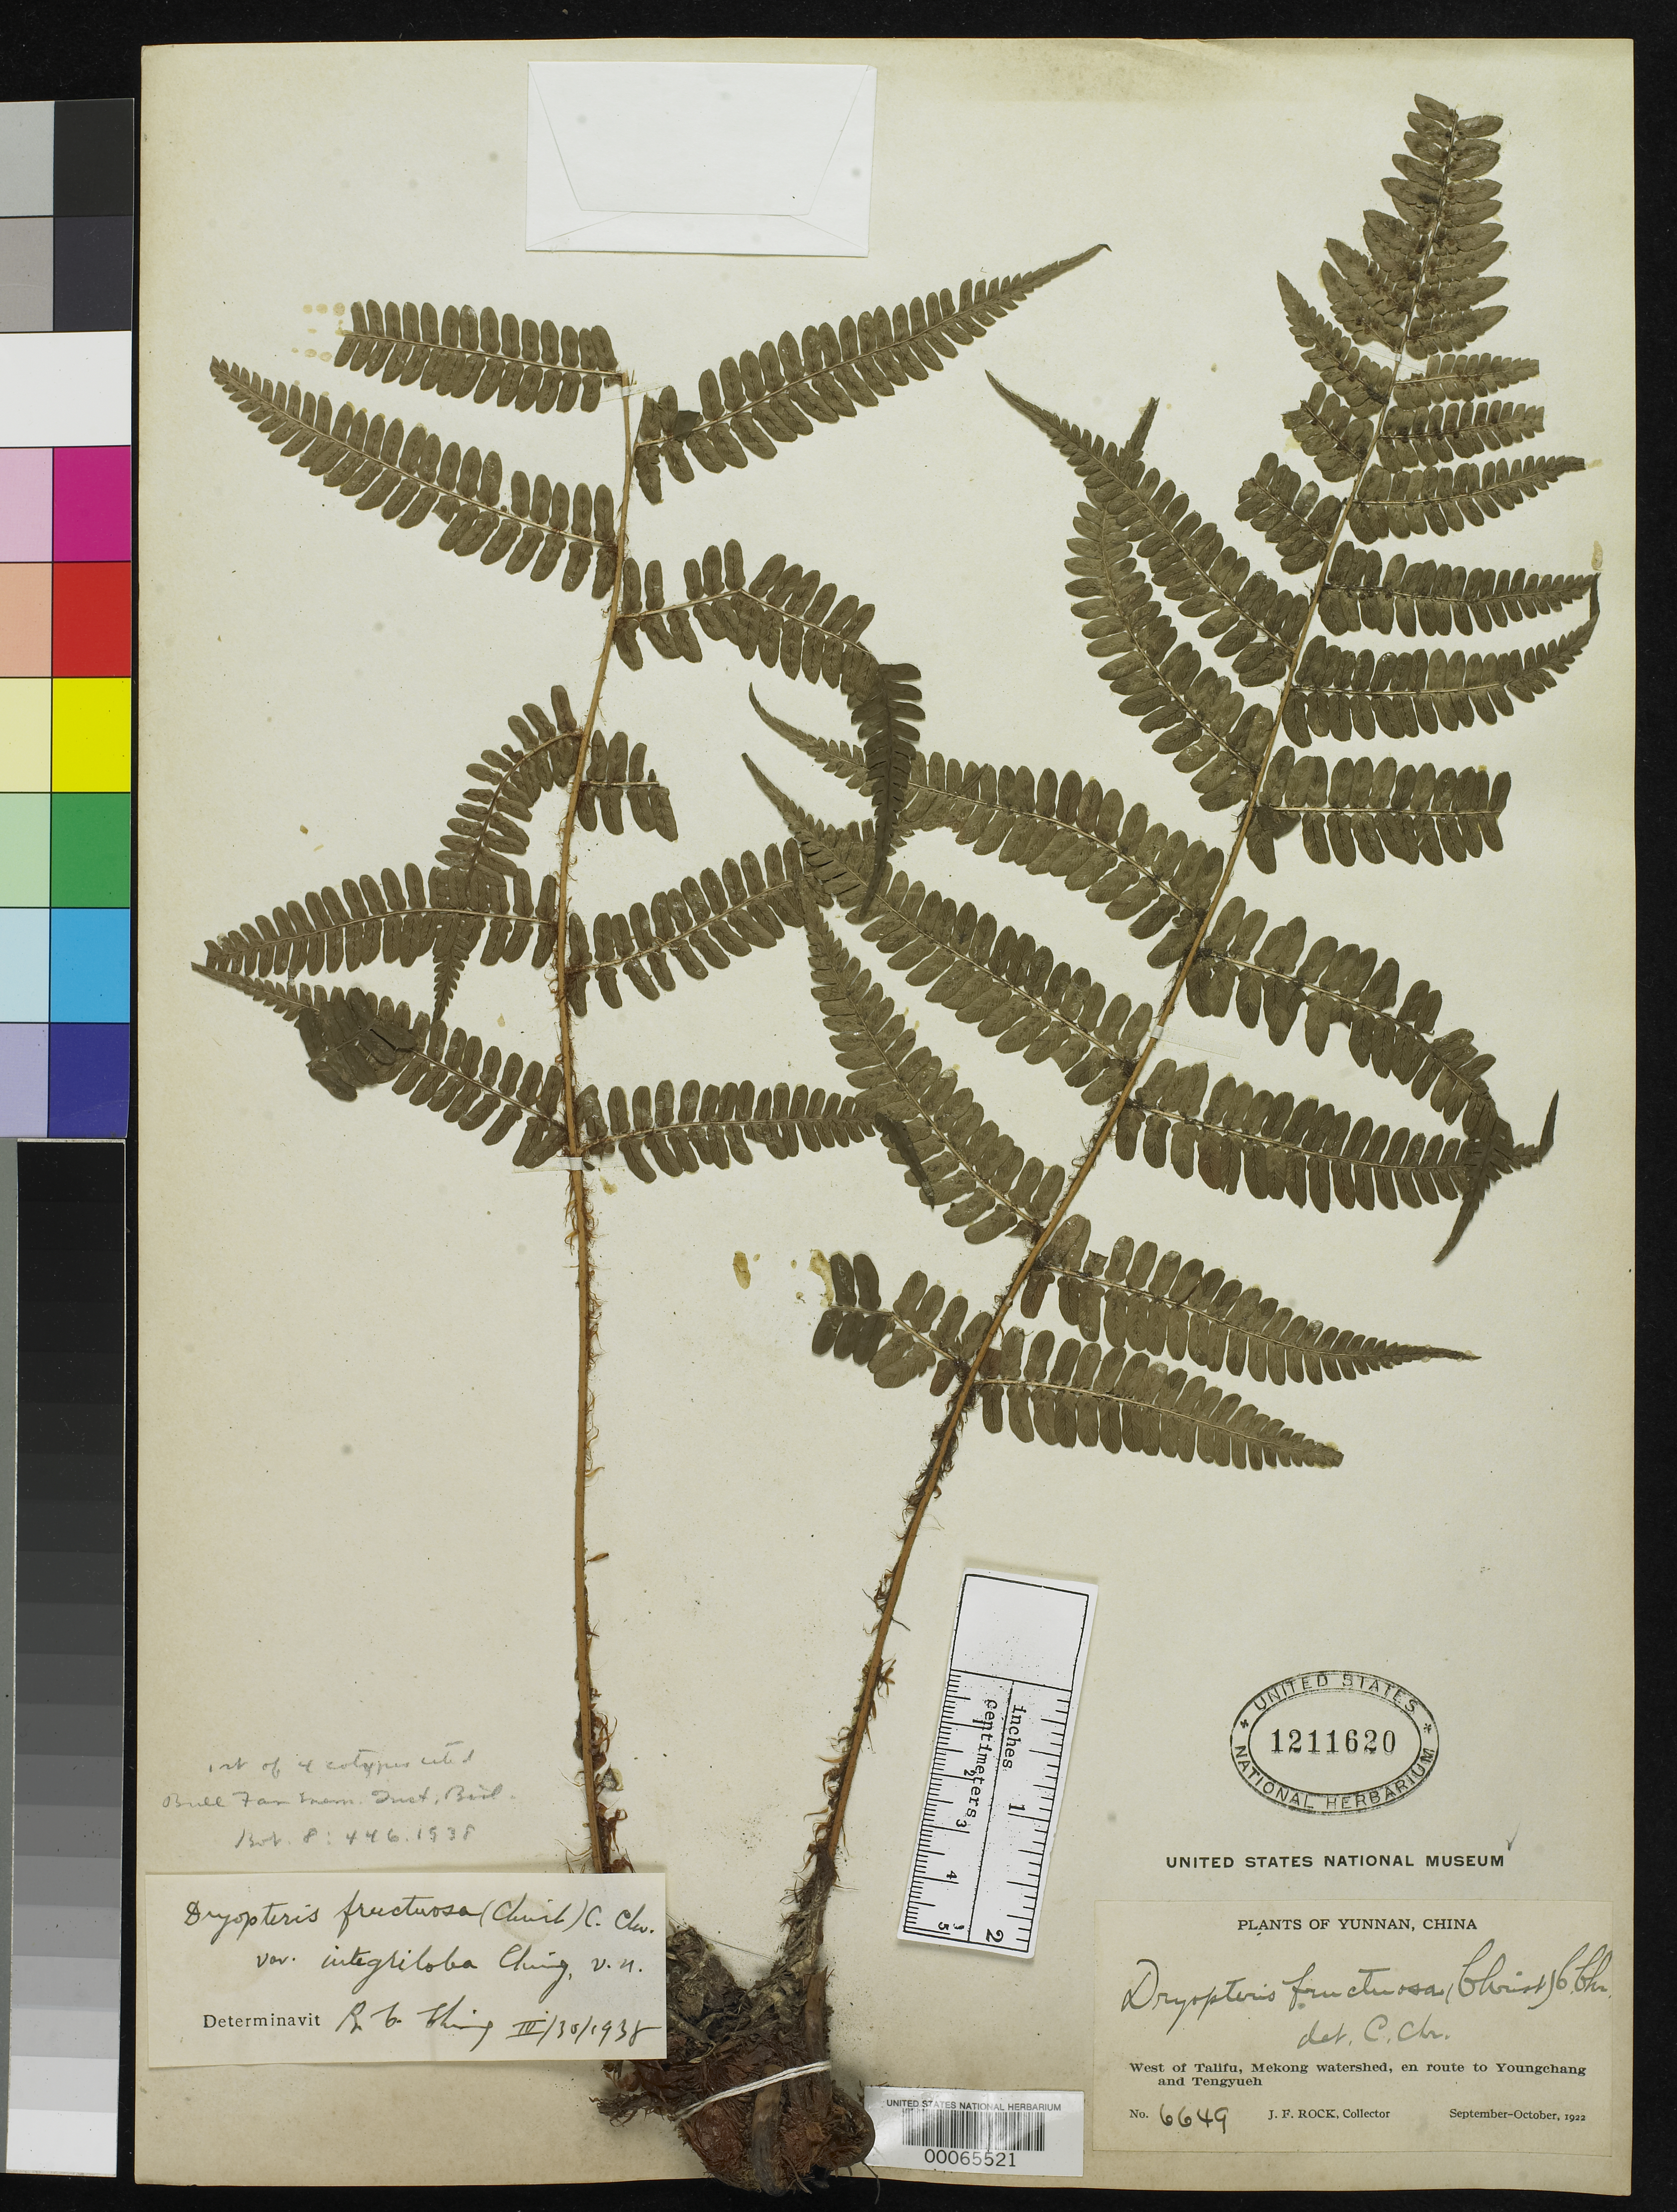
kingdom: Plantae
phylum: Tracheophyta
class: Polypodiopsida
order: Polypodiales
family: Dryopteridaceae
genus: Dryopteris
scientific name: Dryopteris fructuosa var. integriloba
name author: Ching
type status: Lectotype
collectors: J. F. Rock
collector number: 6649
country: China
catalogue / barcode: US 1211620